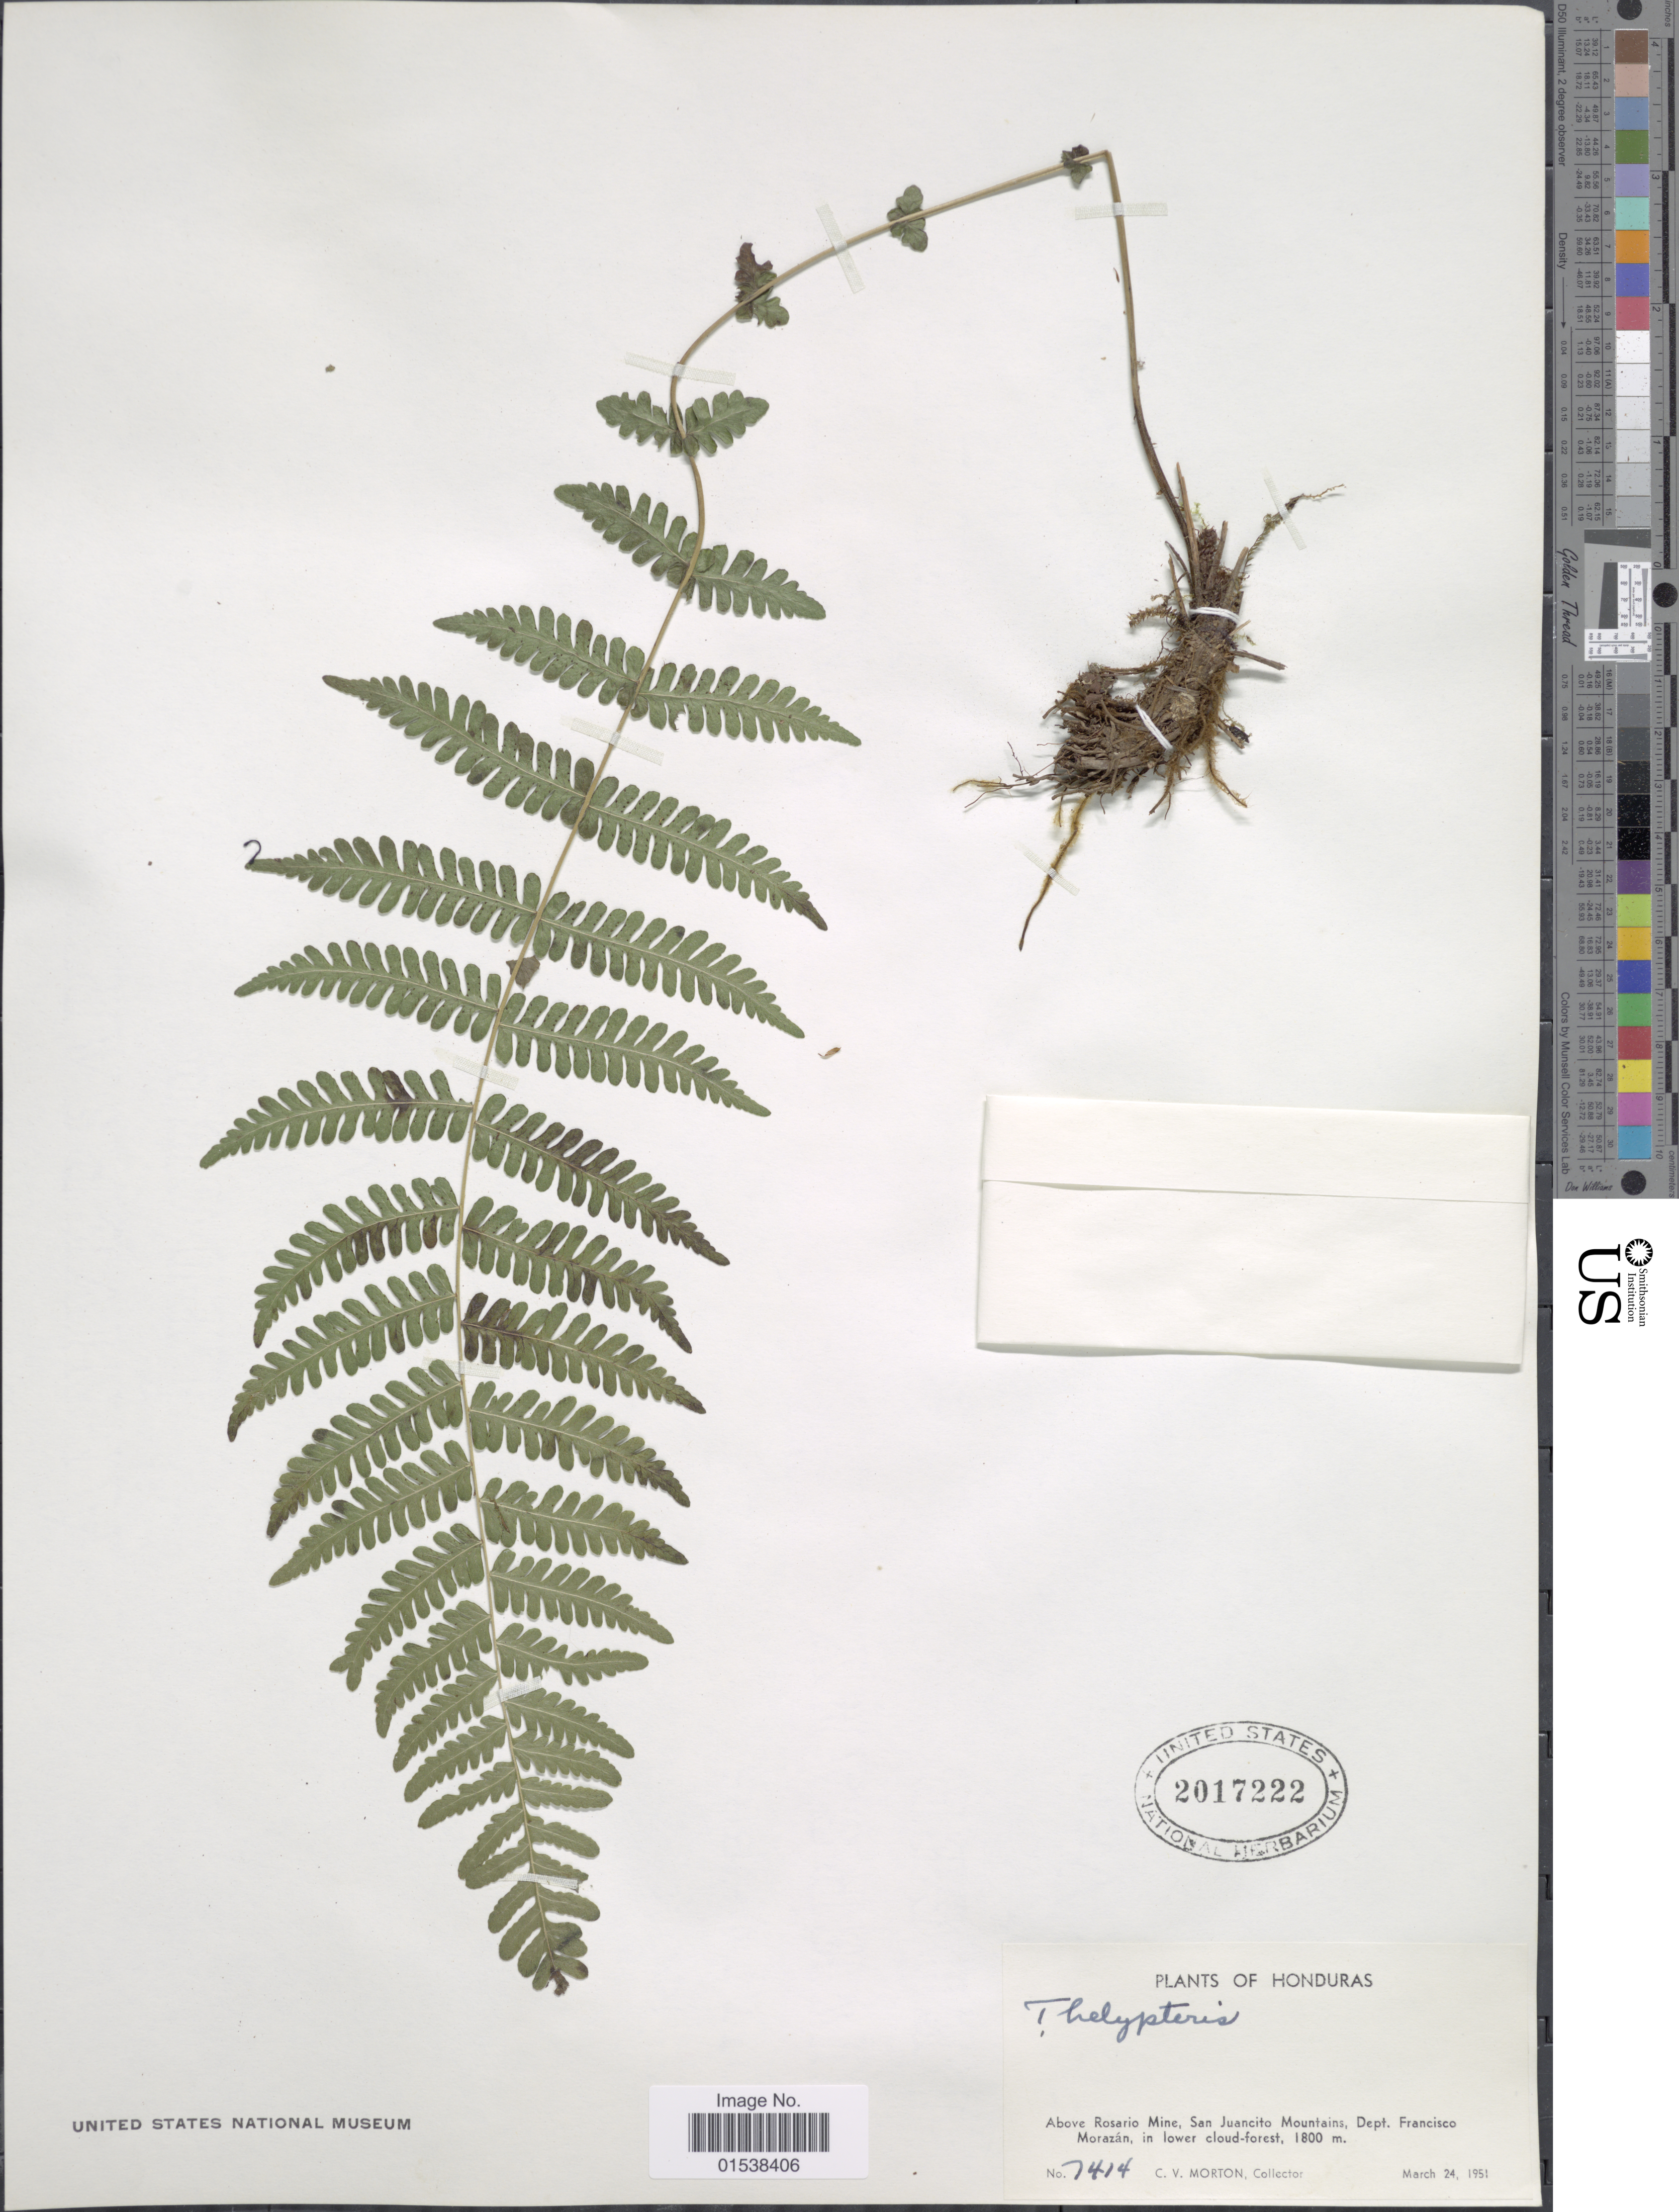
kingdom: Plantae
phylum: Tracheophyta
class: Polypodiopsida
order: Polypodiales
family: Thelypteridaceae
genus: Amauropelta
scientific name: Amauropelta melanochlaena (C. Chr.) comb. nov., ined 2015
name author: (C. Chr.)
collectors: C. V. Morton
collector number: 7414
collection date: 1951-03-24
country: Honduras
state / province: Fco. Morazán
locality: Above Rosario Mine, San Juancito Mountains, Dept. Francisco Morazan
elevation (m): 1800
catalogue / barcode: US 2017222